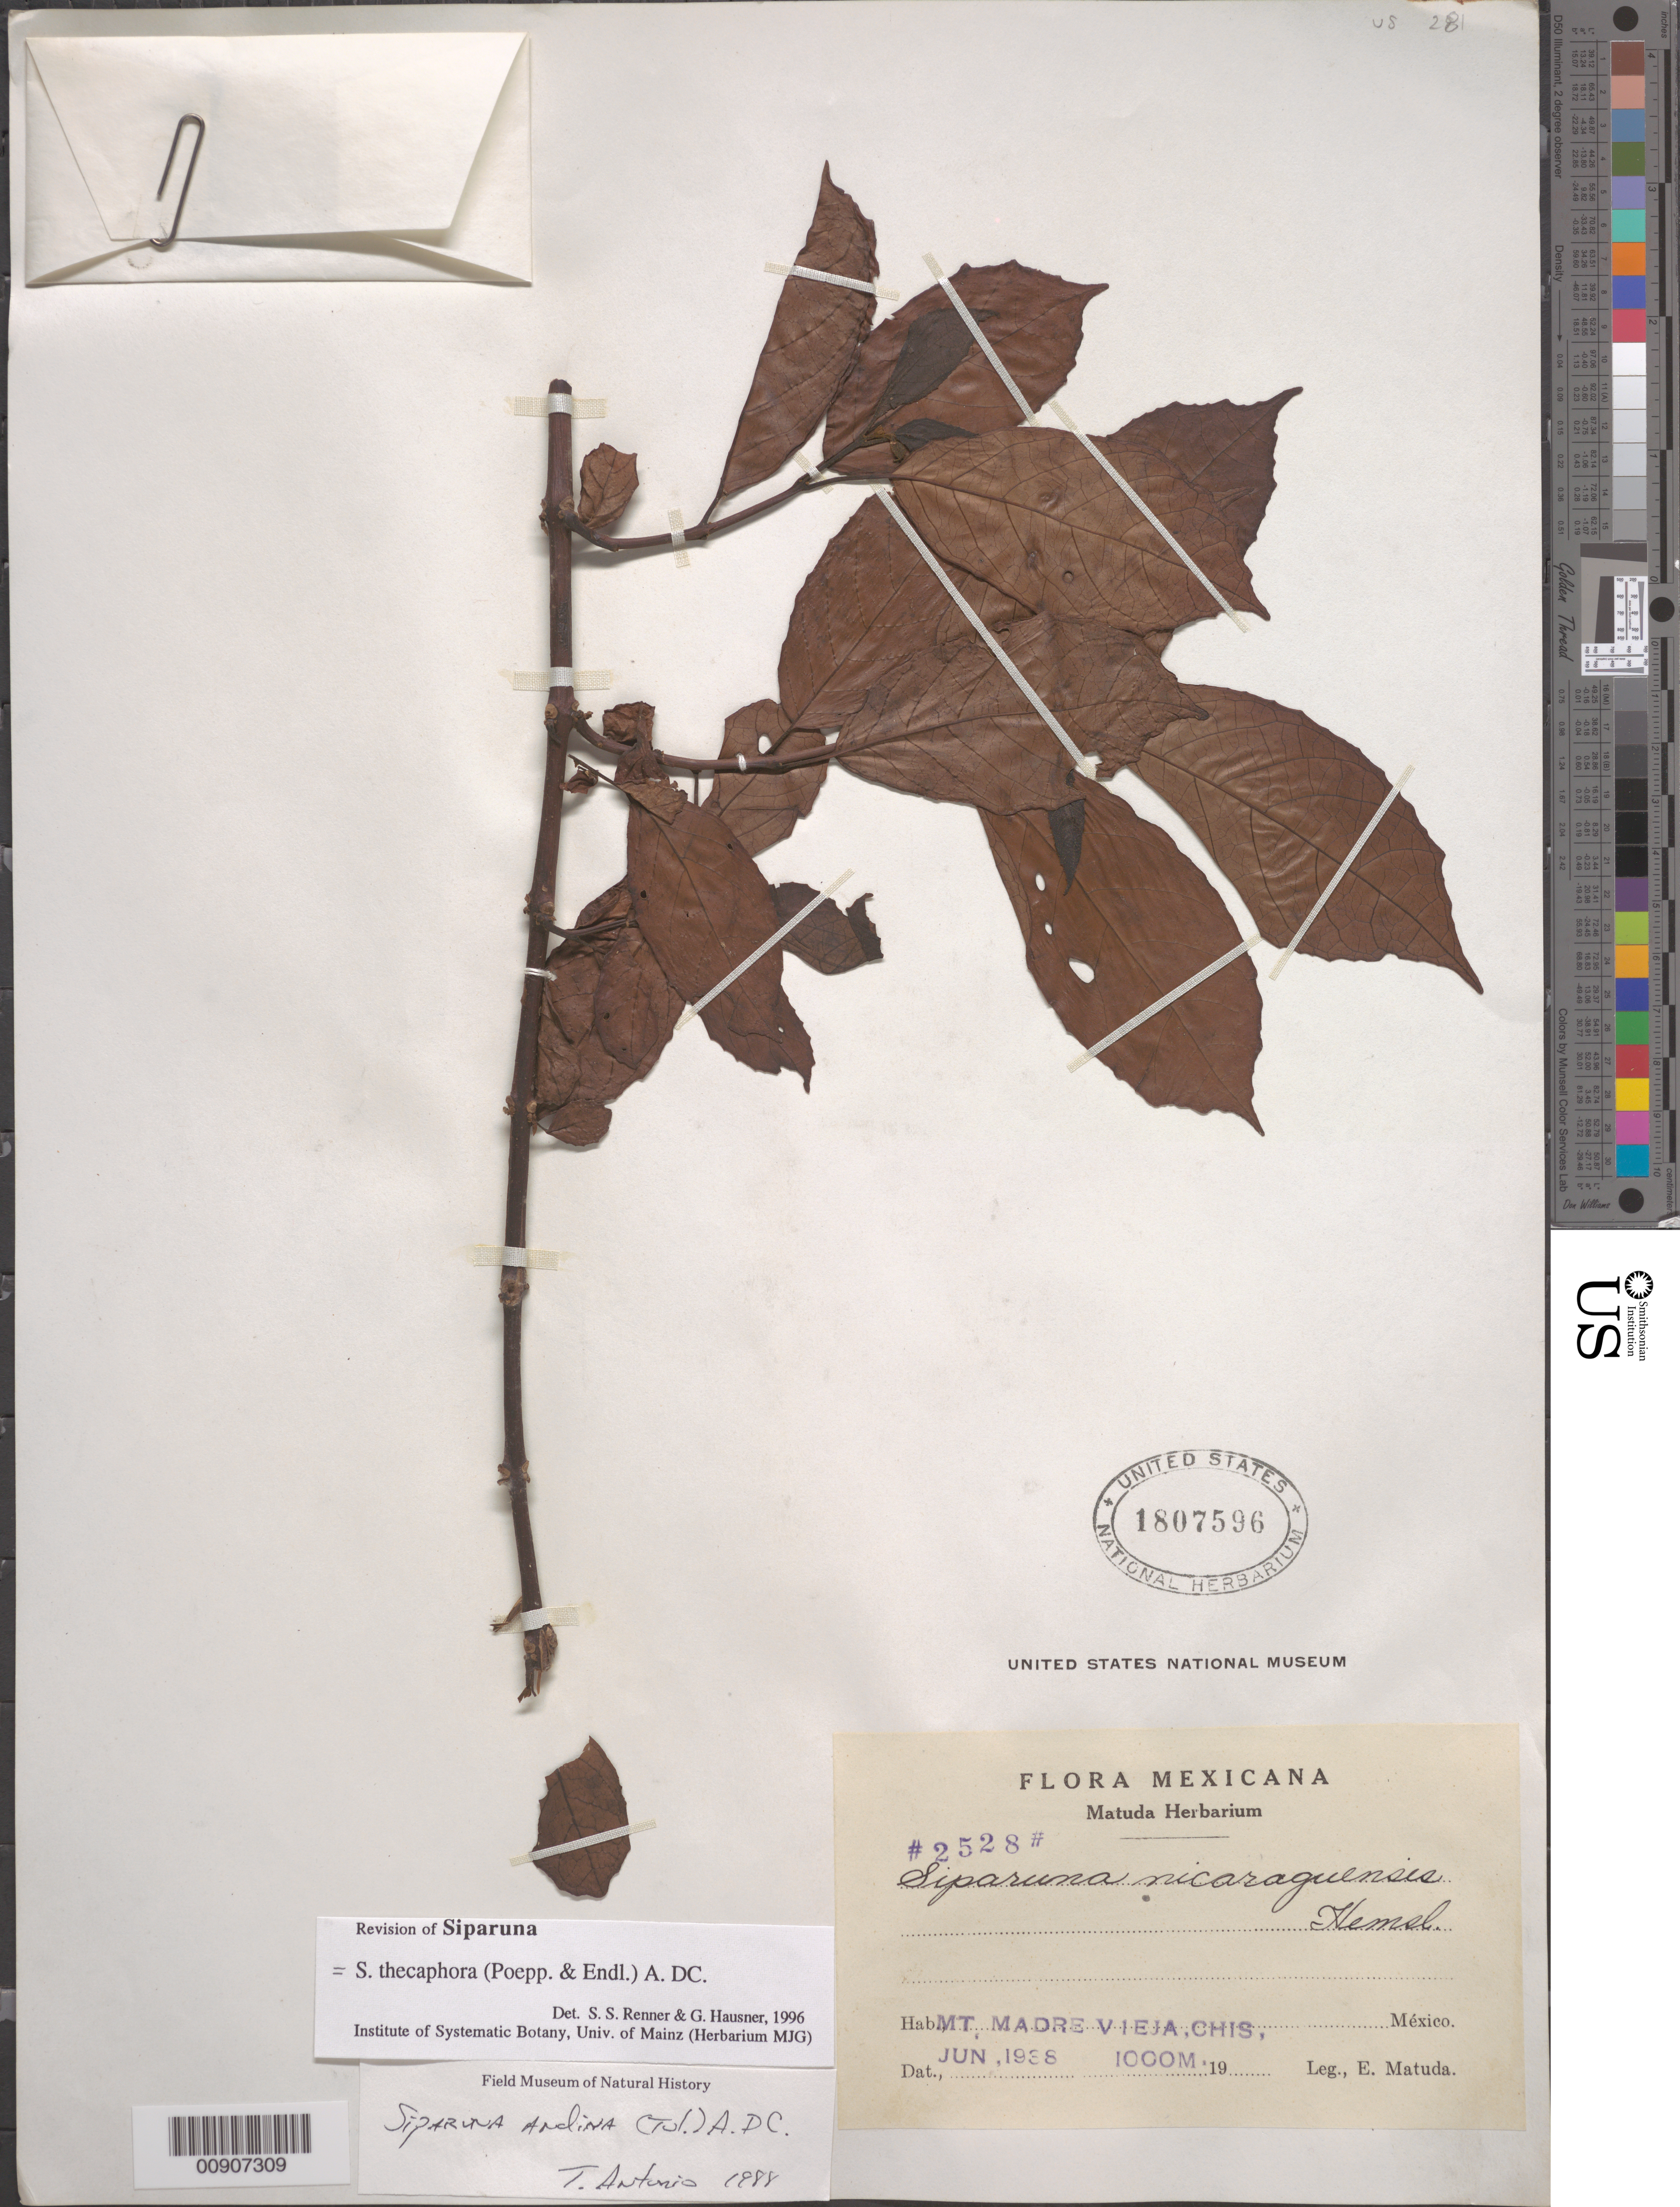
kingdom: Plantae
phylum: Tracheophyta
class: Magnoliopsida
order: Laurales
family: Siparunaceae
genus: Siparuna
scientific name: Siparuna thecaphora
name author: (Poepp. & Endl.) A. DC.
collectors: E. Matuda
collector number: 2528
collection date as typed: Jun 1938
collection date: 1938-06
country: Mexico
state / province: Chiapas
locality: Mt. Madre Vieja, Chiapas.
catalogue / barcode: US 1807596